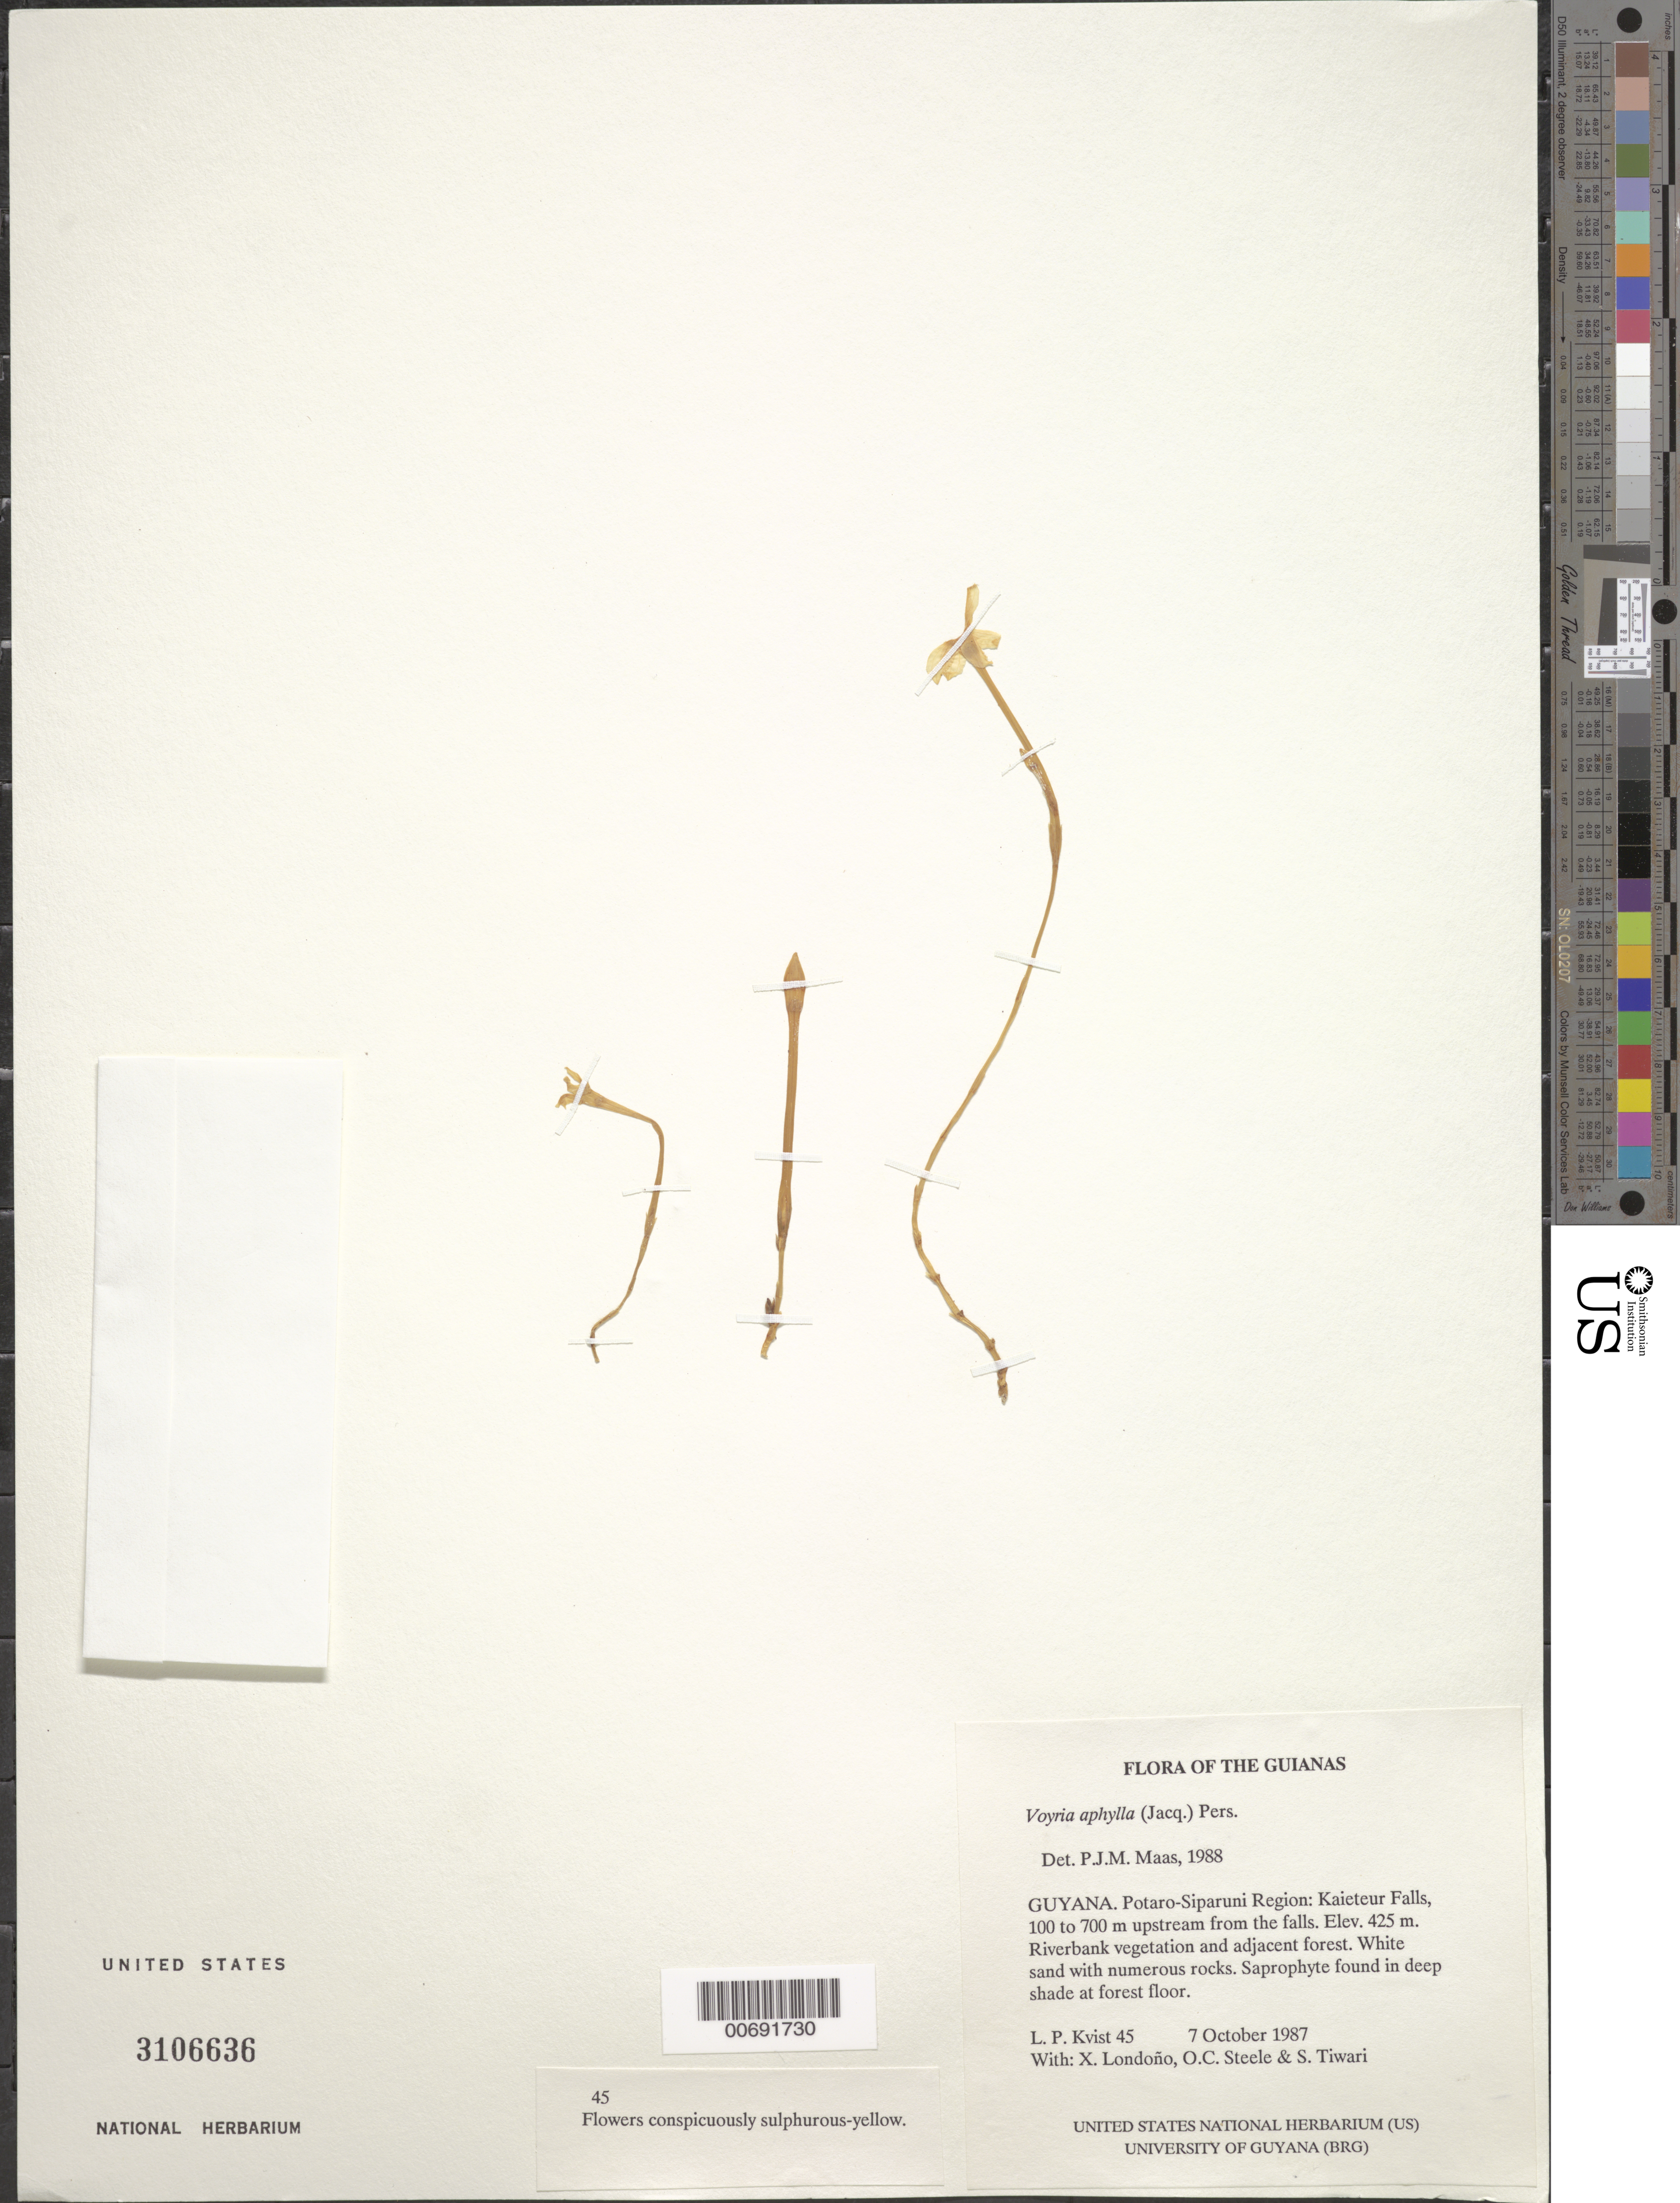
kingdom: Plantae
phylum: Tracheophyta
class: Magnoliopsida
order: Gentianales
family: Gentianaceae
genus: Voyria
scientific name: Voyria aphylla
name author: (Jacq.) Pers.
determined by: Maas, Paul J. M.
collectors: L. P. Kvist, X. Londoño, O. C. Steele & S. Tiwari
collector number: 45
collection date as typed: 7 October 1987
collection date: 1987-10-07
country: Guyana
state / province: Potaro-Siparuni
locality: Kaieteur Falls, 100 to 700 m upstream from the falls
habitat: Riverbank vegetation and adjacent forest. White sand with numerous rocks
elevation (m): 425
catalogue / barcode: US 3106636